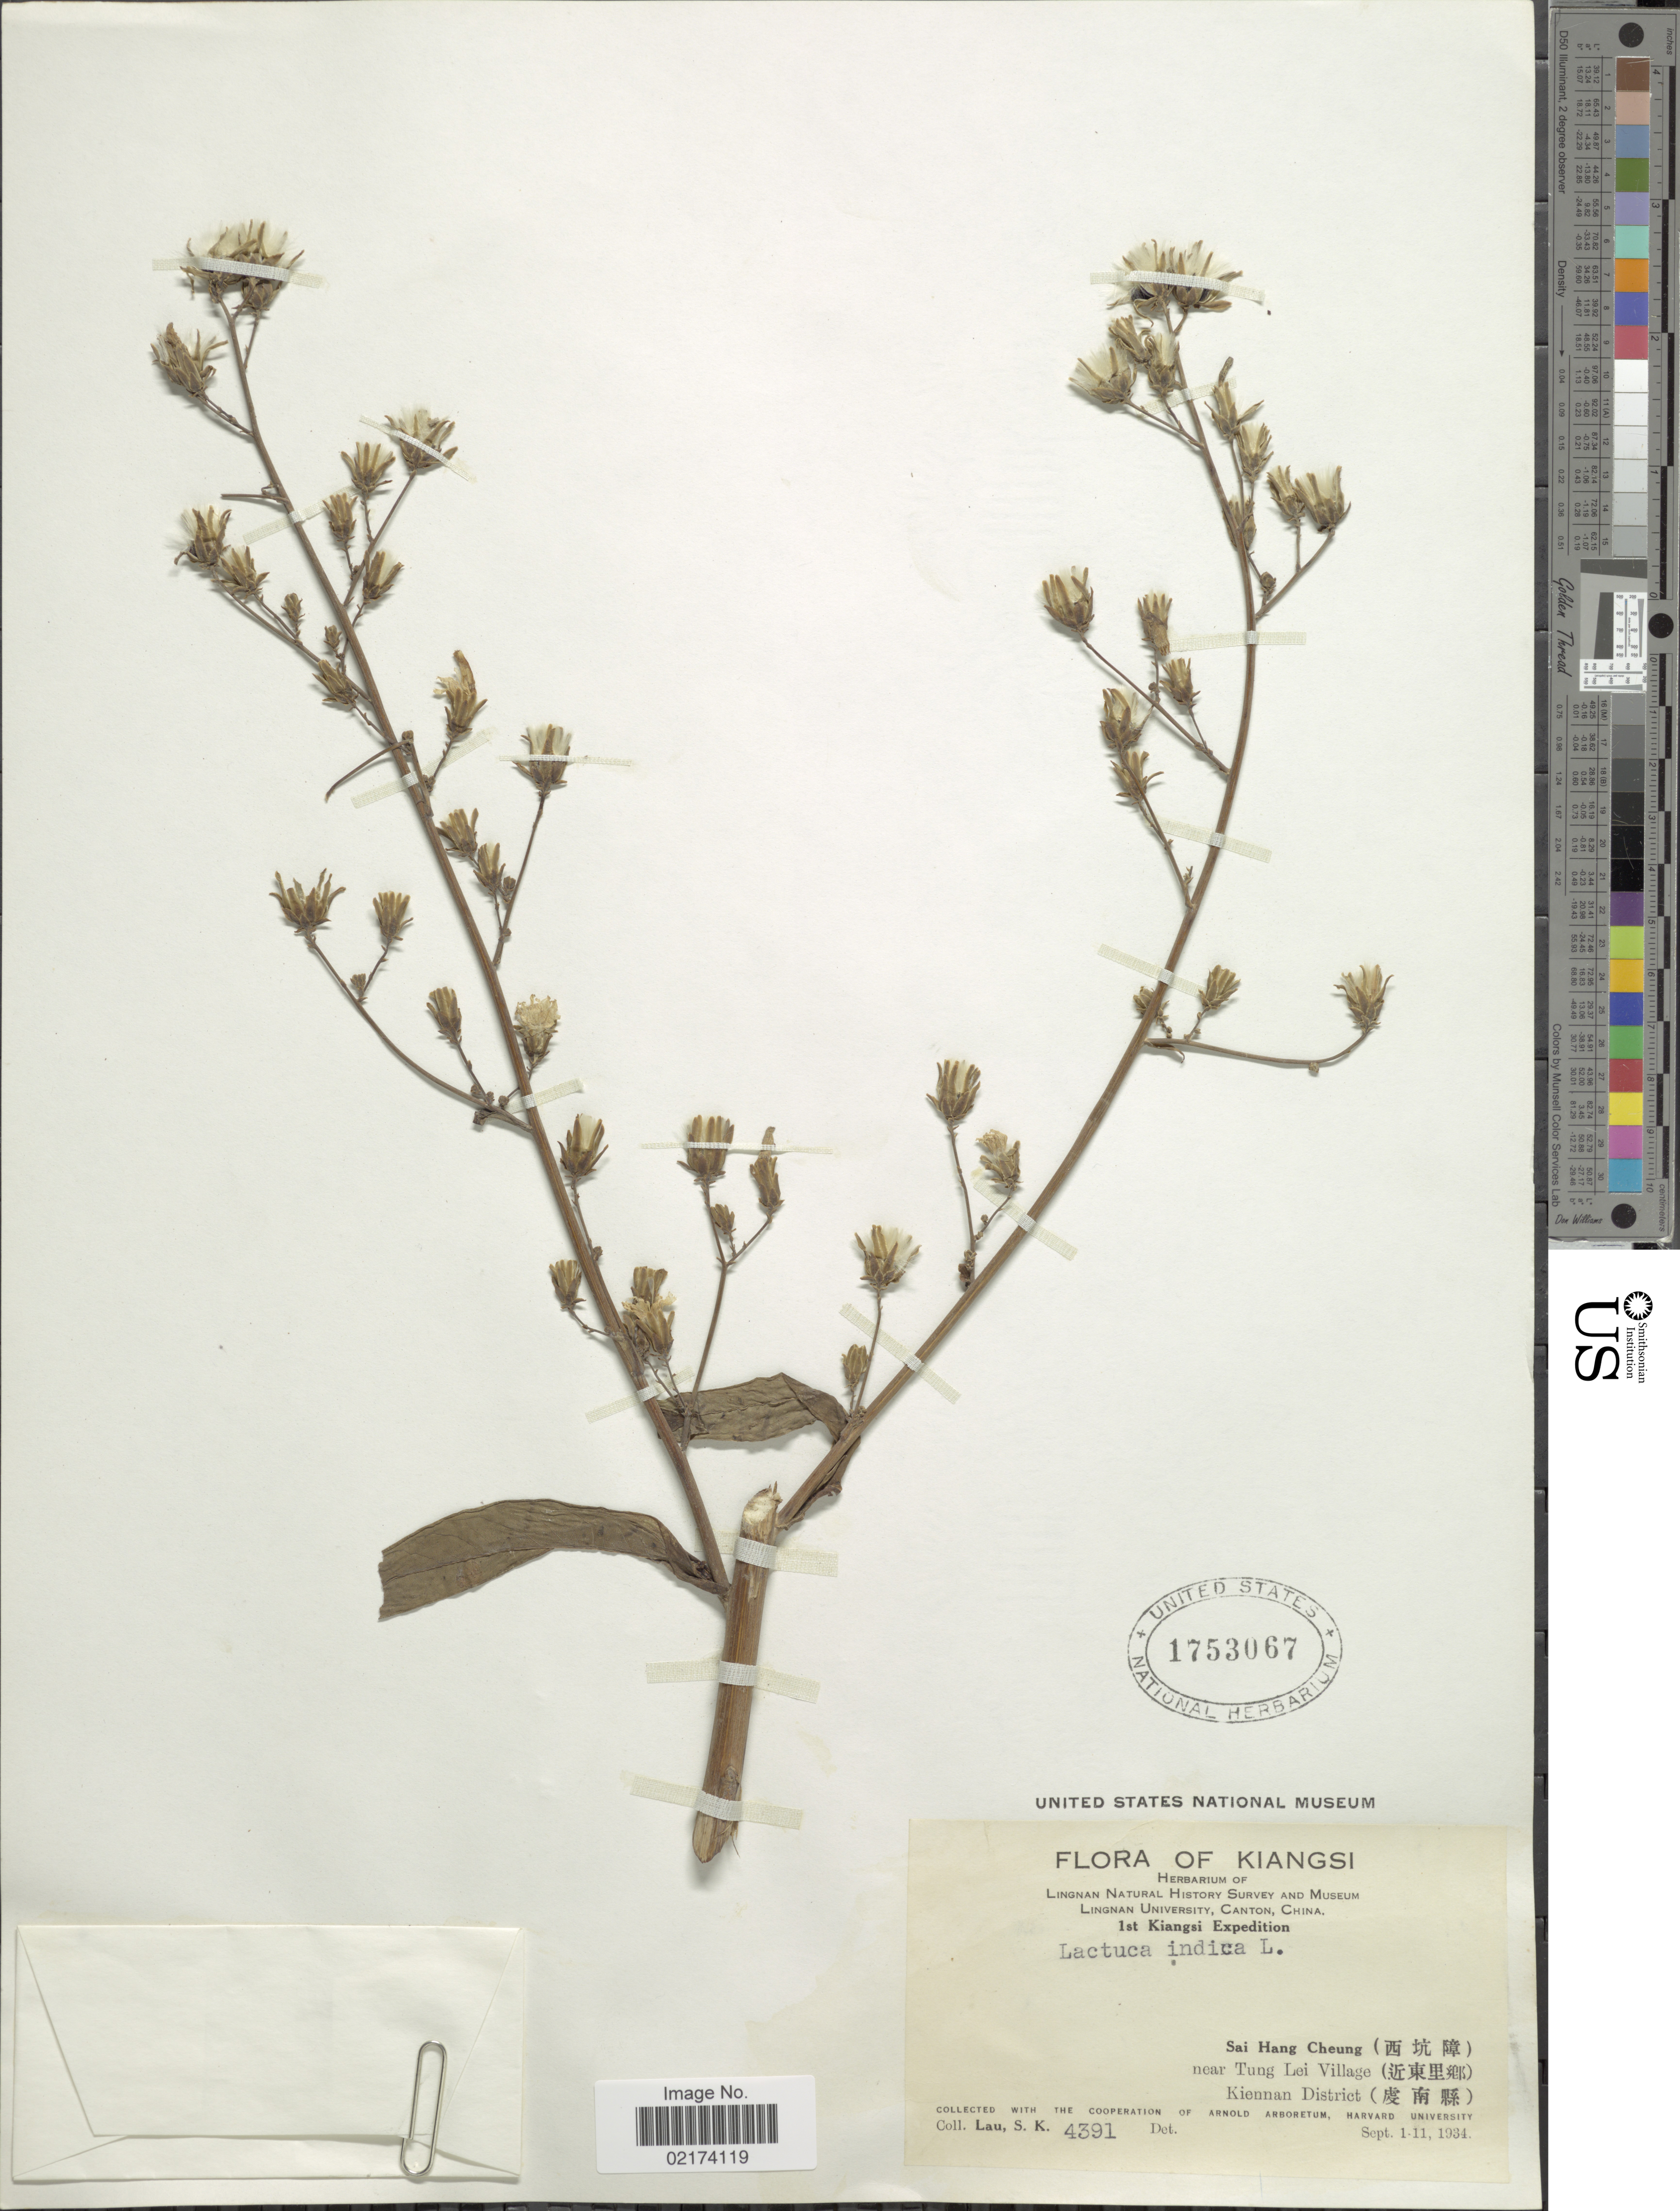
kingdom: Plantae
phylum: Tracheophyta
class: Magnoliopsida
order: Asterales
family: Asteraceae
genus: Lactuca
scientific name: Lactuca indica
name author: L.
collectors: S. K. Lau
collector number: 4391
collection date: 1934-09-01/1934-09-11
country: China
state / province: Jiangxi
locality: Kiangsi, Sai Hang Cheung, near Tung Lei Village, Kiennan District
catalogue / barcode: US 1753067